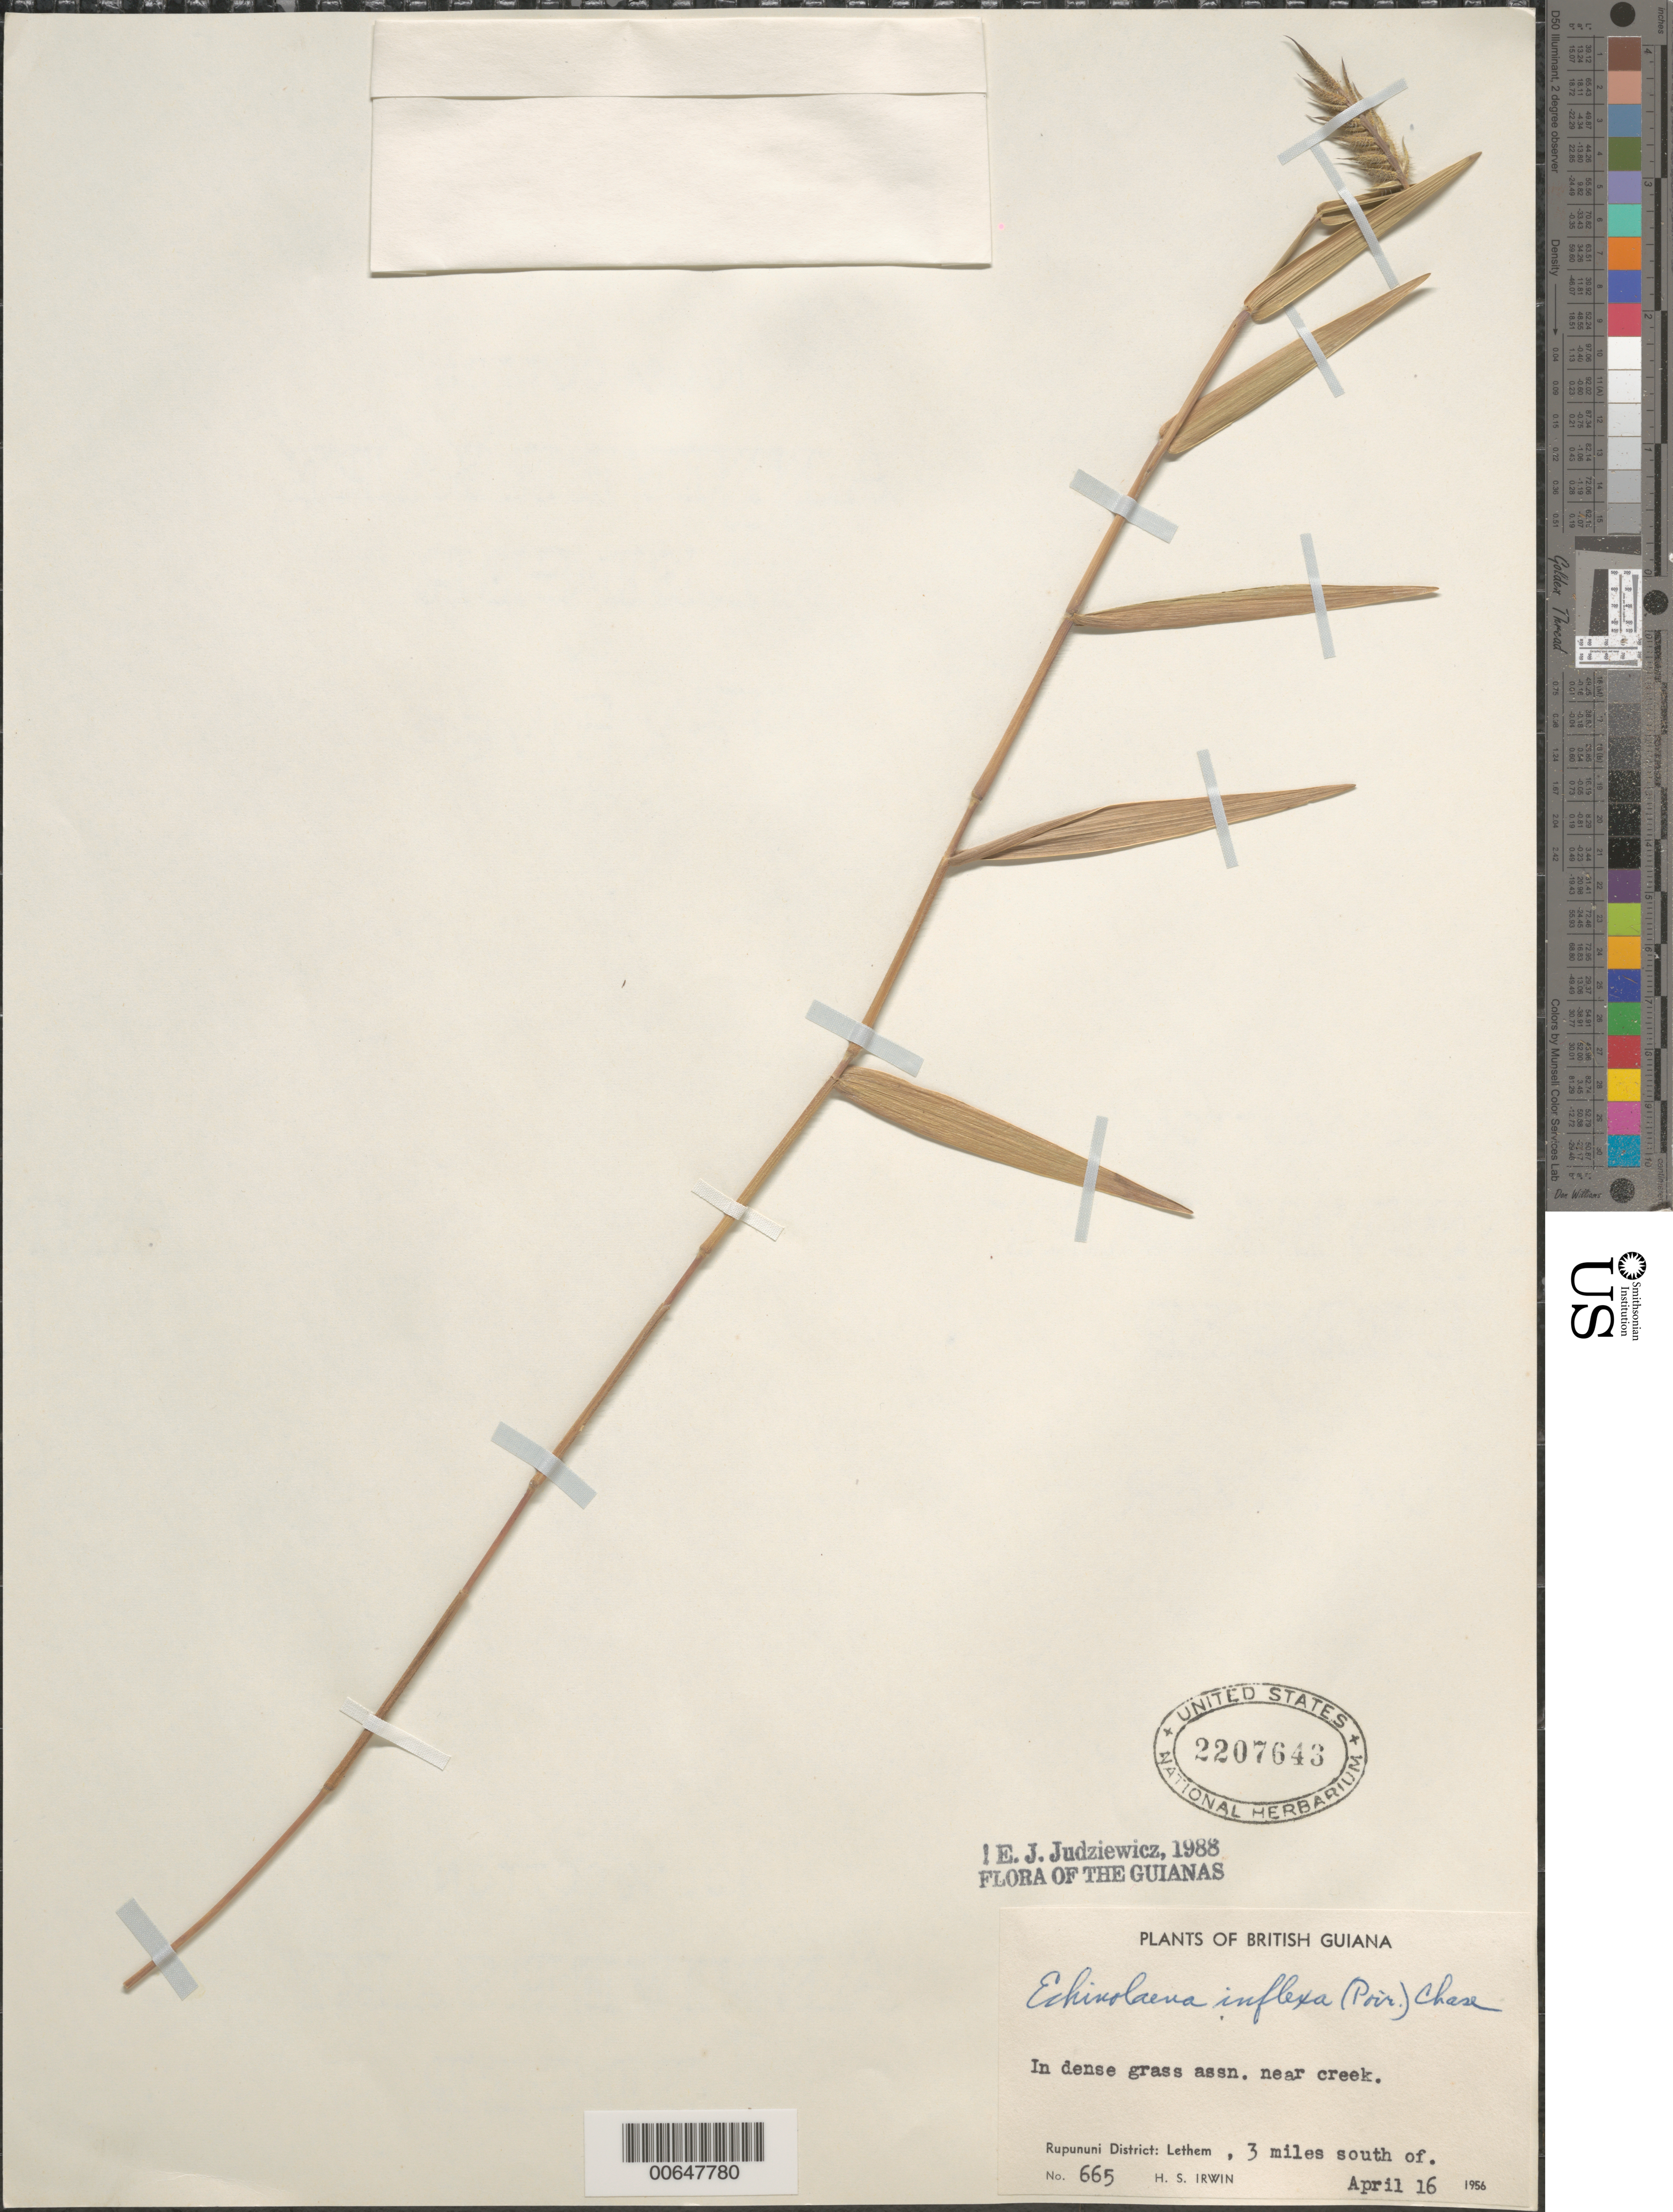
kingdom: Plantae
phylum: Tracheophyta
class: Liliopsida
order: Poales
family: Poaceae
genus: Echinolaena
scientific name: Echinolaena inflexa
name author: (Poir.) Chase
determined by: Judziewicz, E. J.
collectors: H. Irwin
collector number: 665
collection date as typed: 16-Apr-56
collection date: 1956-04-16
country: Guyana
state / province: U. Takutu-U. Essequibo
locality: Rupununi Dist., Lethem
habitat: In dense grass near creek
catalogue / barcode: US 2207643